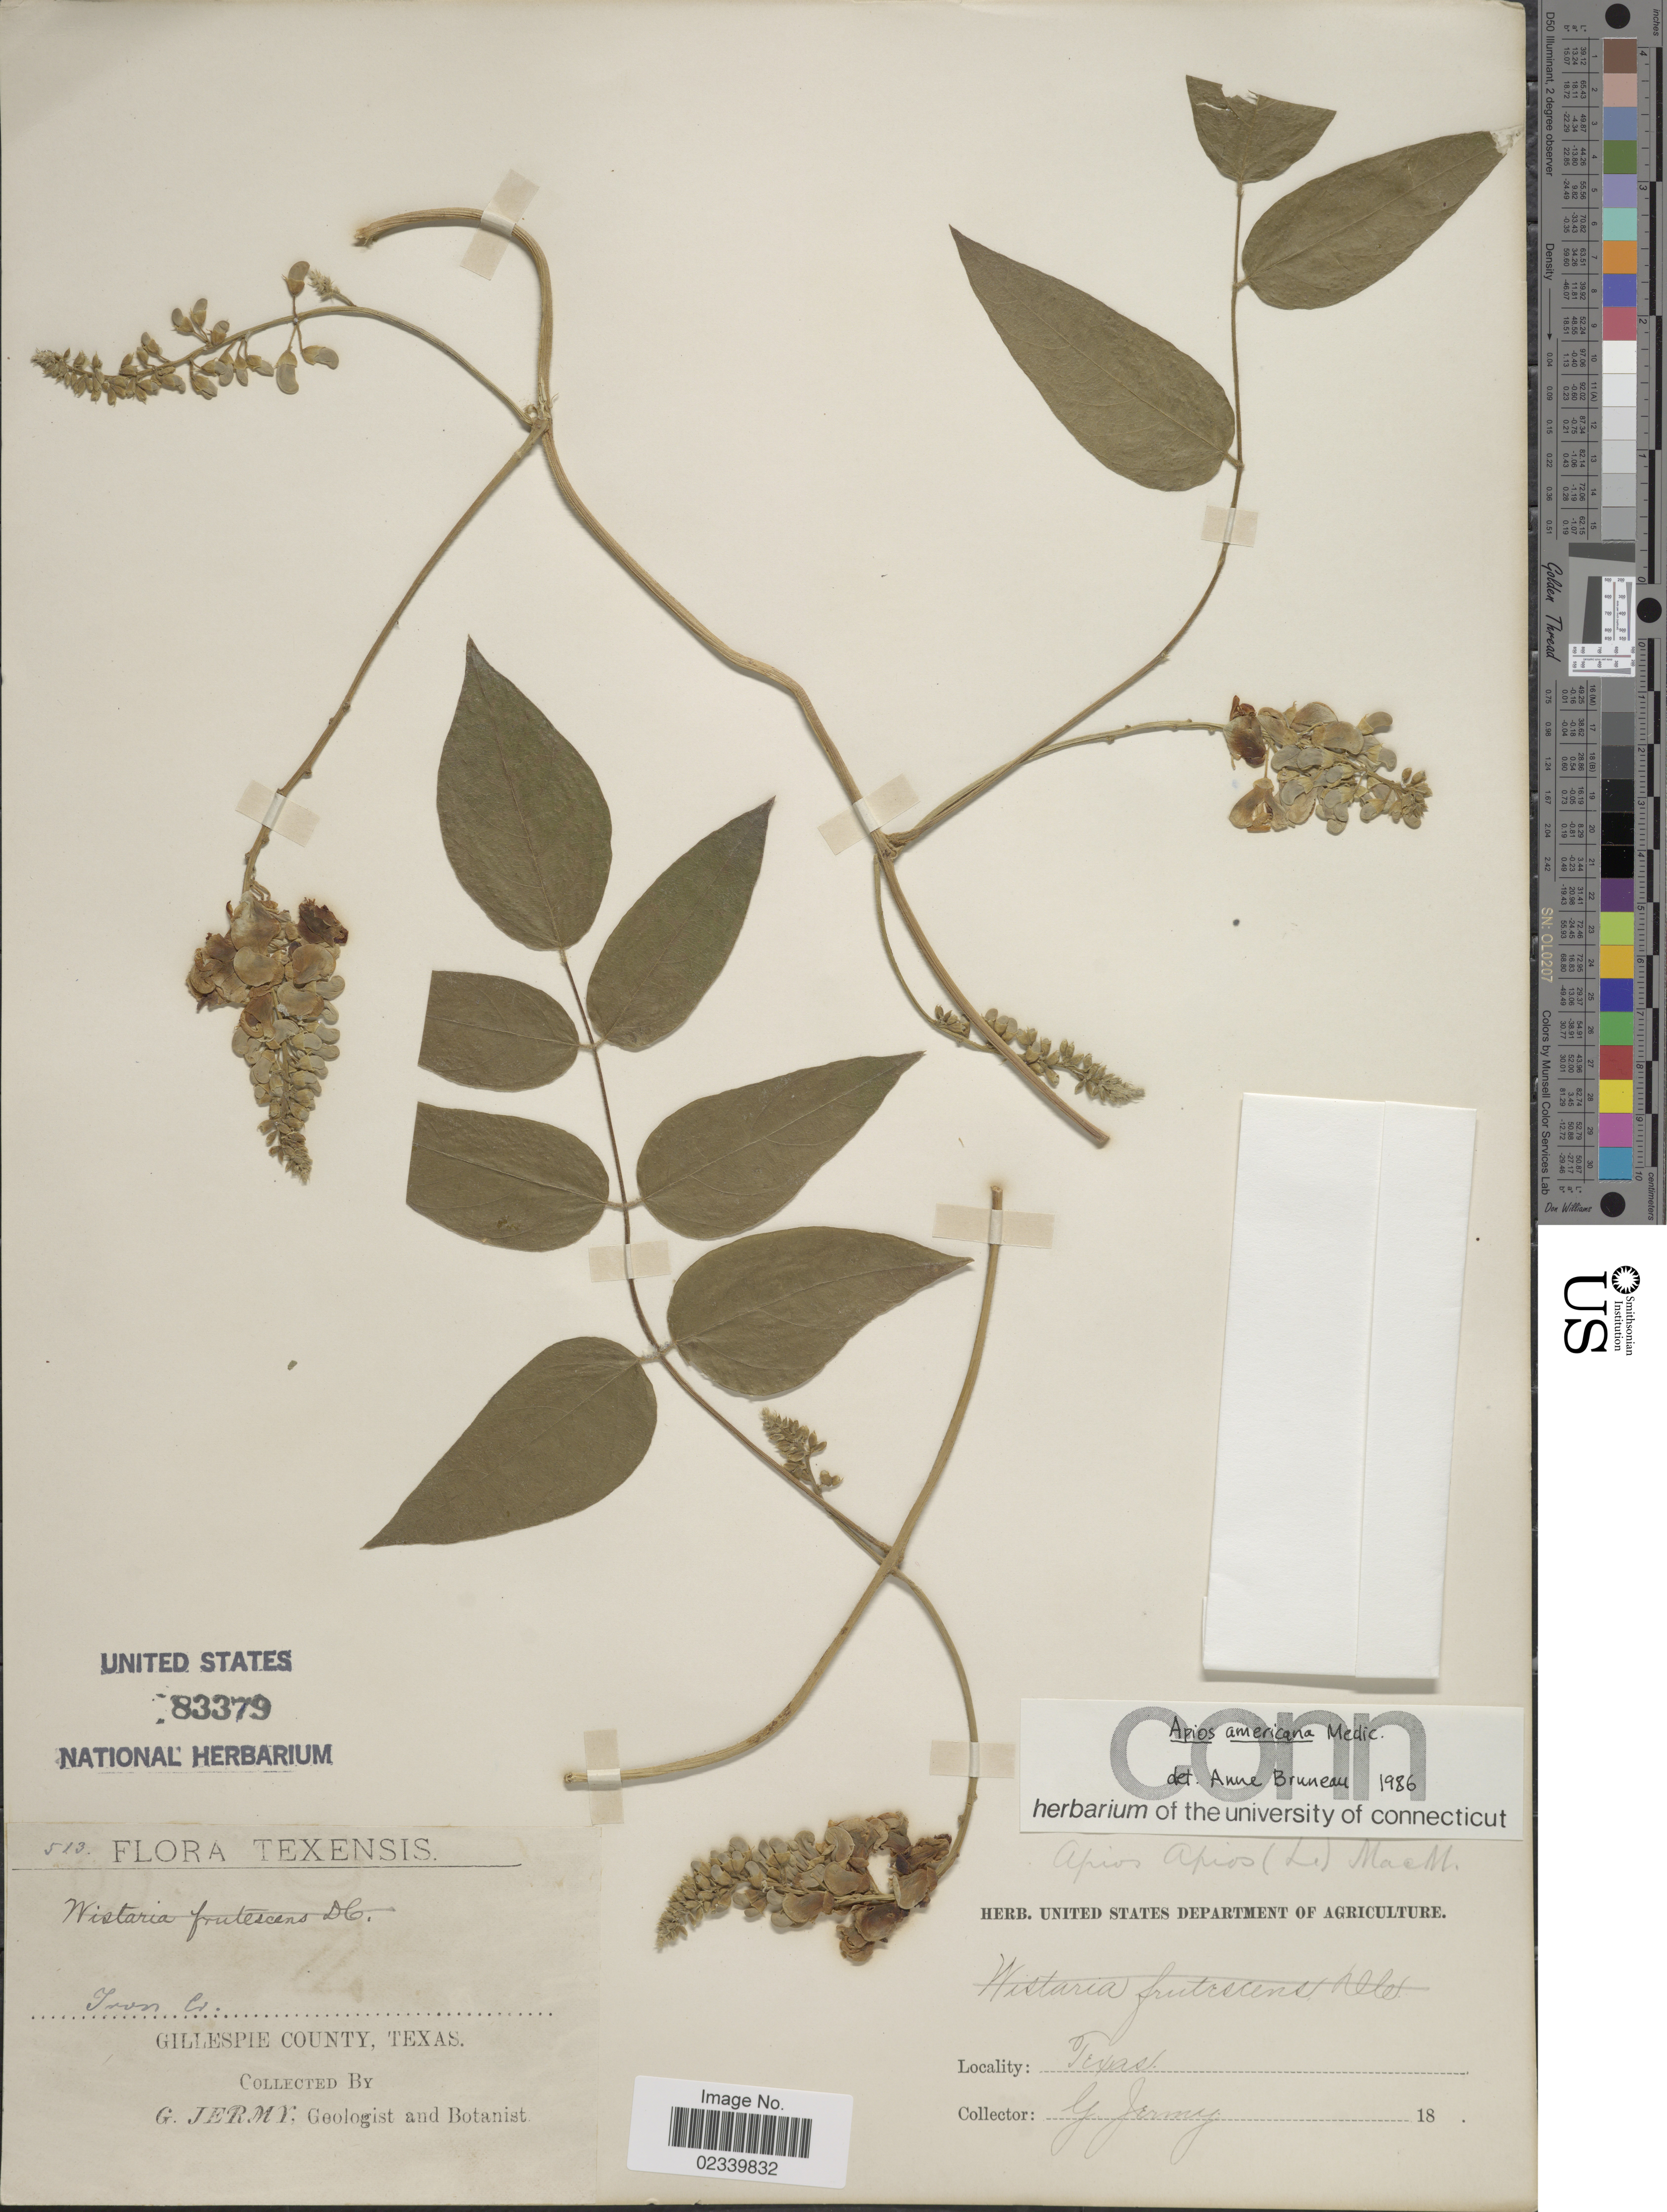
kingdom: Plantae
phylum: Tracheophyta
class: Magnoliopsida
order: Fabales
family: Fabaceae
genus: Apios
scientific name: Apios americana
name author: Medik.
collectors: G. Jermy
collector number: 513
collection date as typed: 18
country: United States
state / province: Texas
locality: Gillespie County, Texas.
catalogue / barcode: US 83379